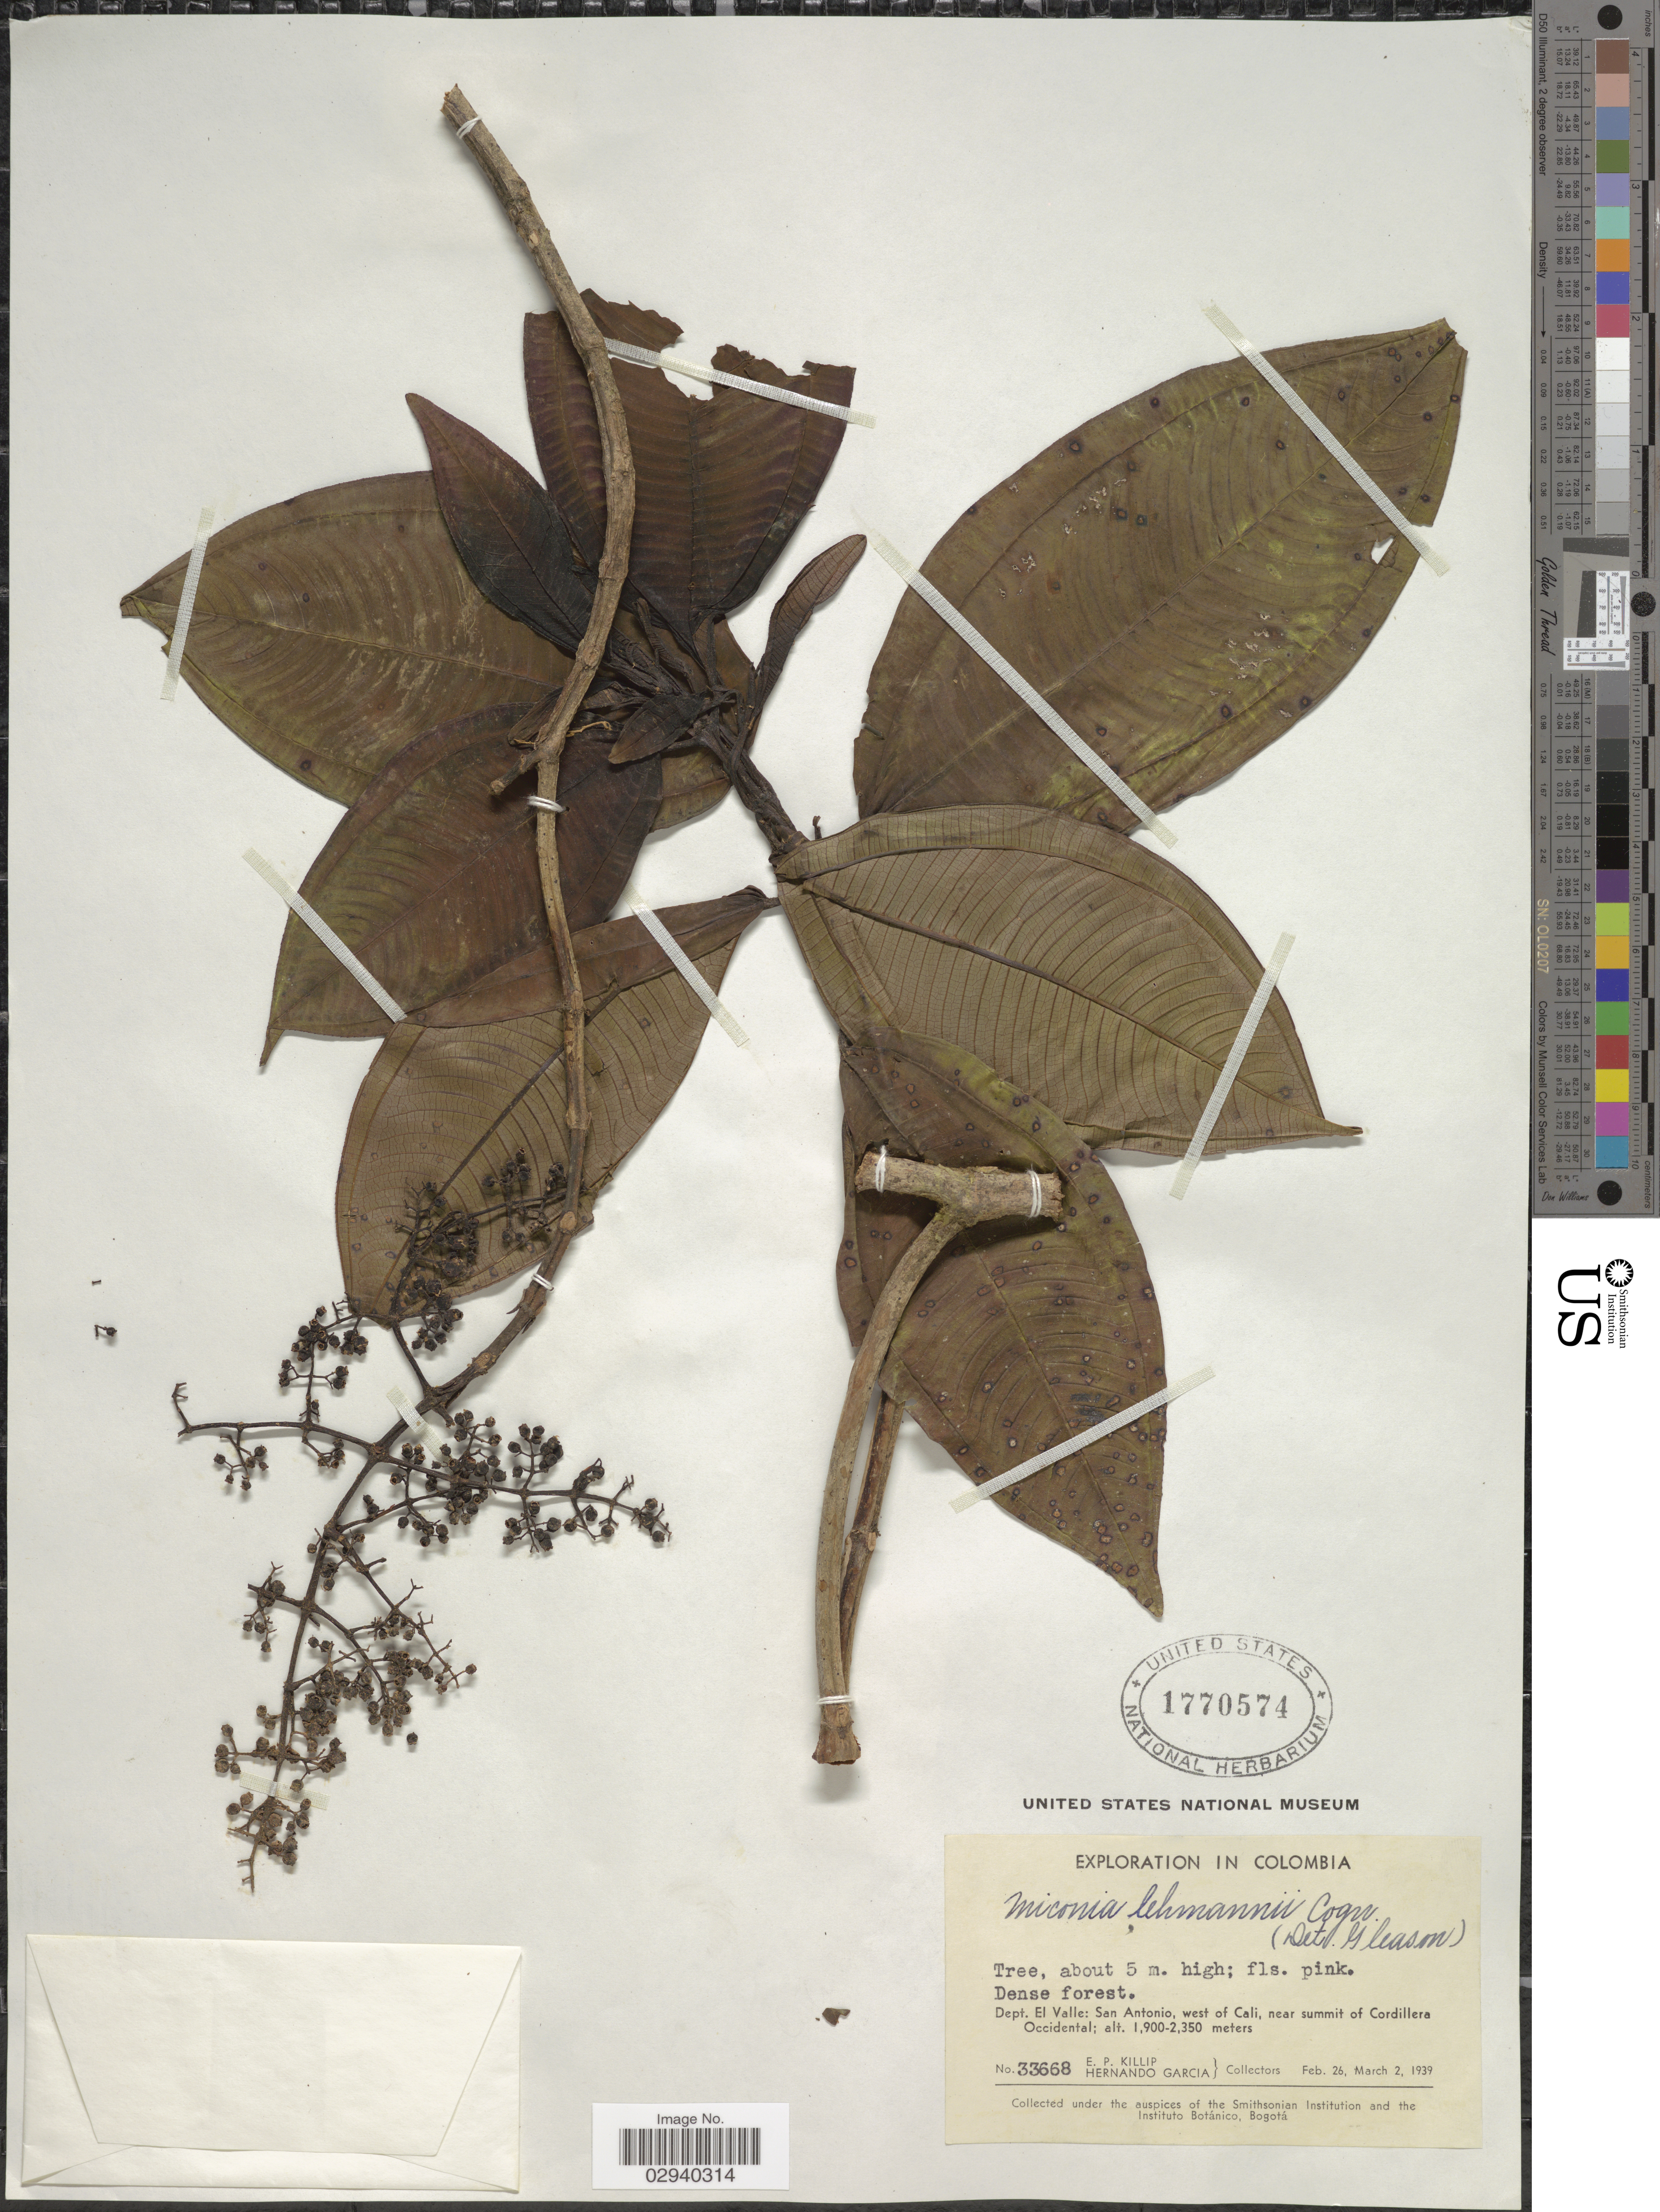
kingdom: Plantae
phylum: Tracheophyta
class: Magnoliopsida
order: Myrtales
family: Melastomataceae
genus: Miconia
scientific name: Miconia lehmannii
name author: Cogn.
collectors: E. P. Killip & H. Garcia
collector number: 33668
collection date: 1939-02-26/1939-03-02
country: Colombia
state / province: Valle del Cauca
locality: Dept. El Valle: San Antonio, west of Cali, summit of Cordillera Occidental.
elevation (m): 1900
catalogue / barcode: US 1770572